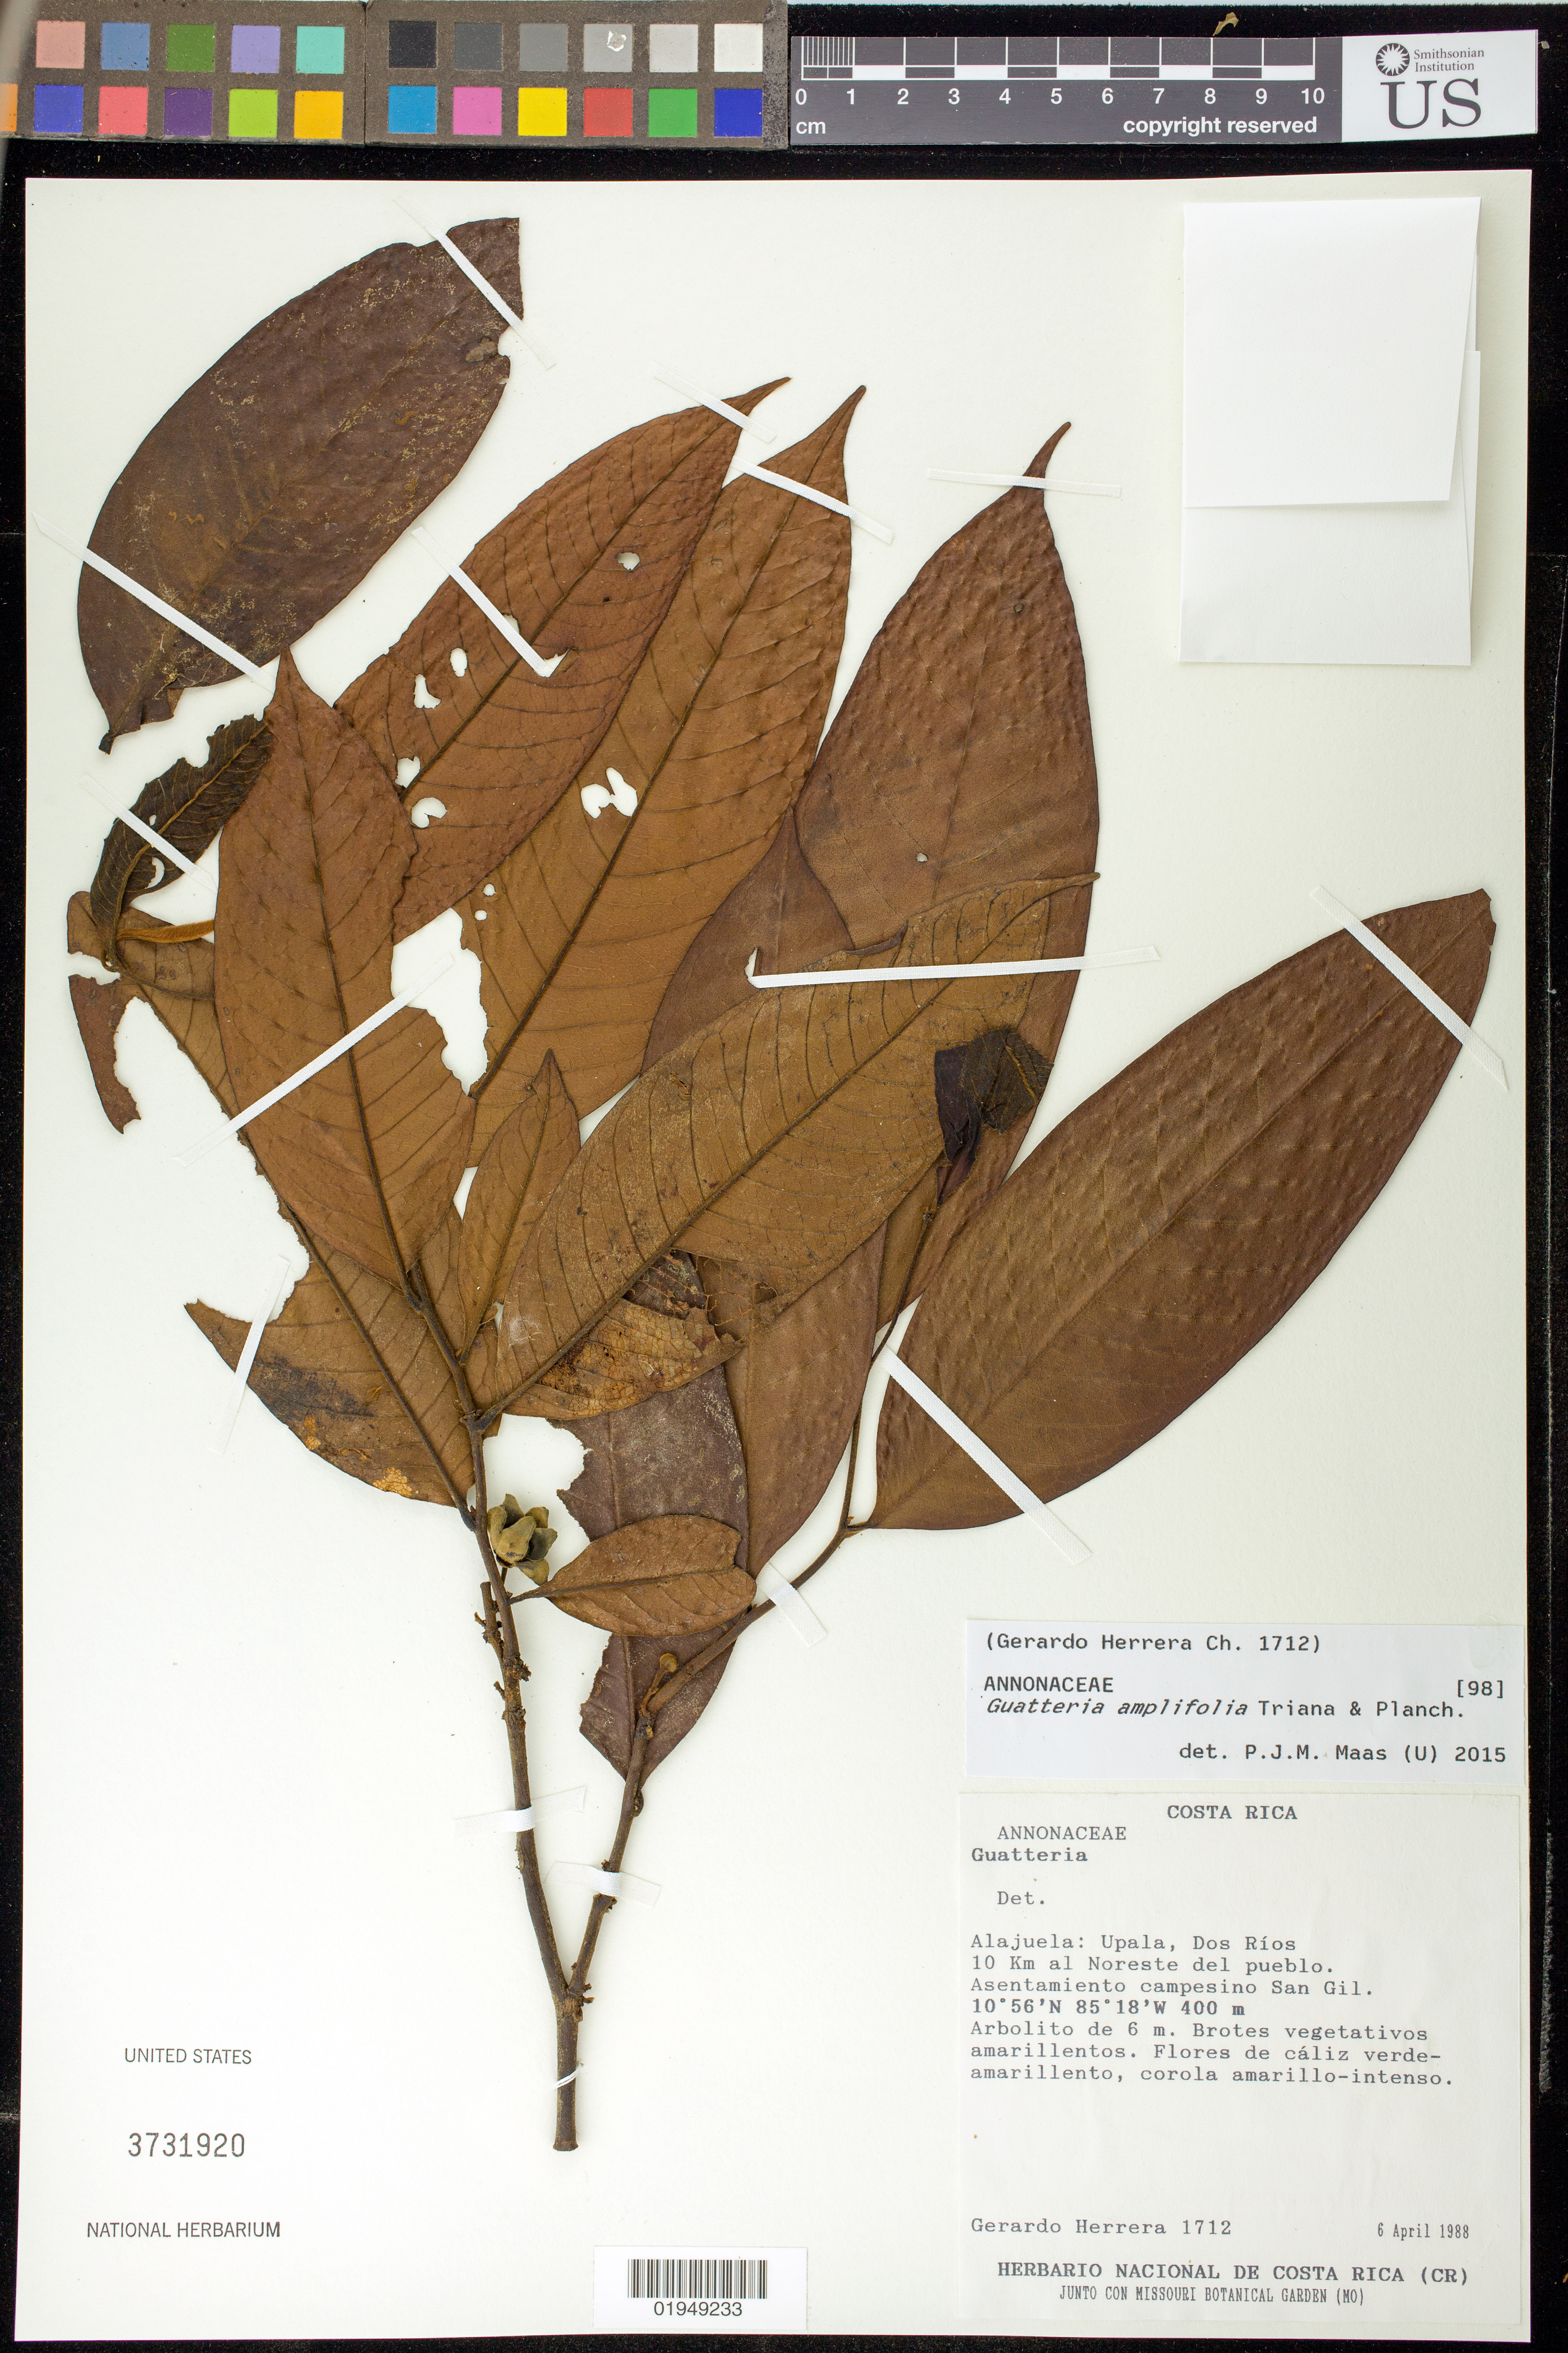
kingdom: Plantae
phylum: Tracheophyta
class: Magnoliopsida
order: Magnoliales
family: Annonaceae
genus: Guatteria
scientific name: Guatteria amplifolia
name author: Triana & Planch.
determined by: Maas, Paul J. M.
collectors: G. Herrera Ch.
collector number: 1712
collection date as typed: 06 Apr 1988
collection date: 1988-04-06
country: Costa Rica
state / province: Alajuela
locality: Upala, Dos Ríos 10 km NE del pueblo, asentamiento campesino San Gil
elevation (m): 400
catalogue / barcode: US 3731920